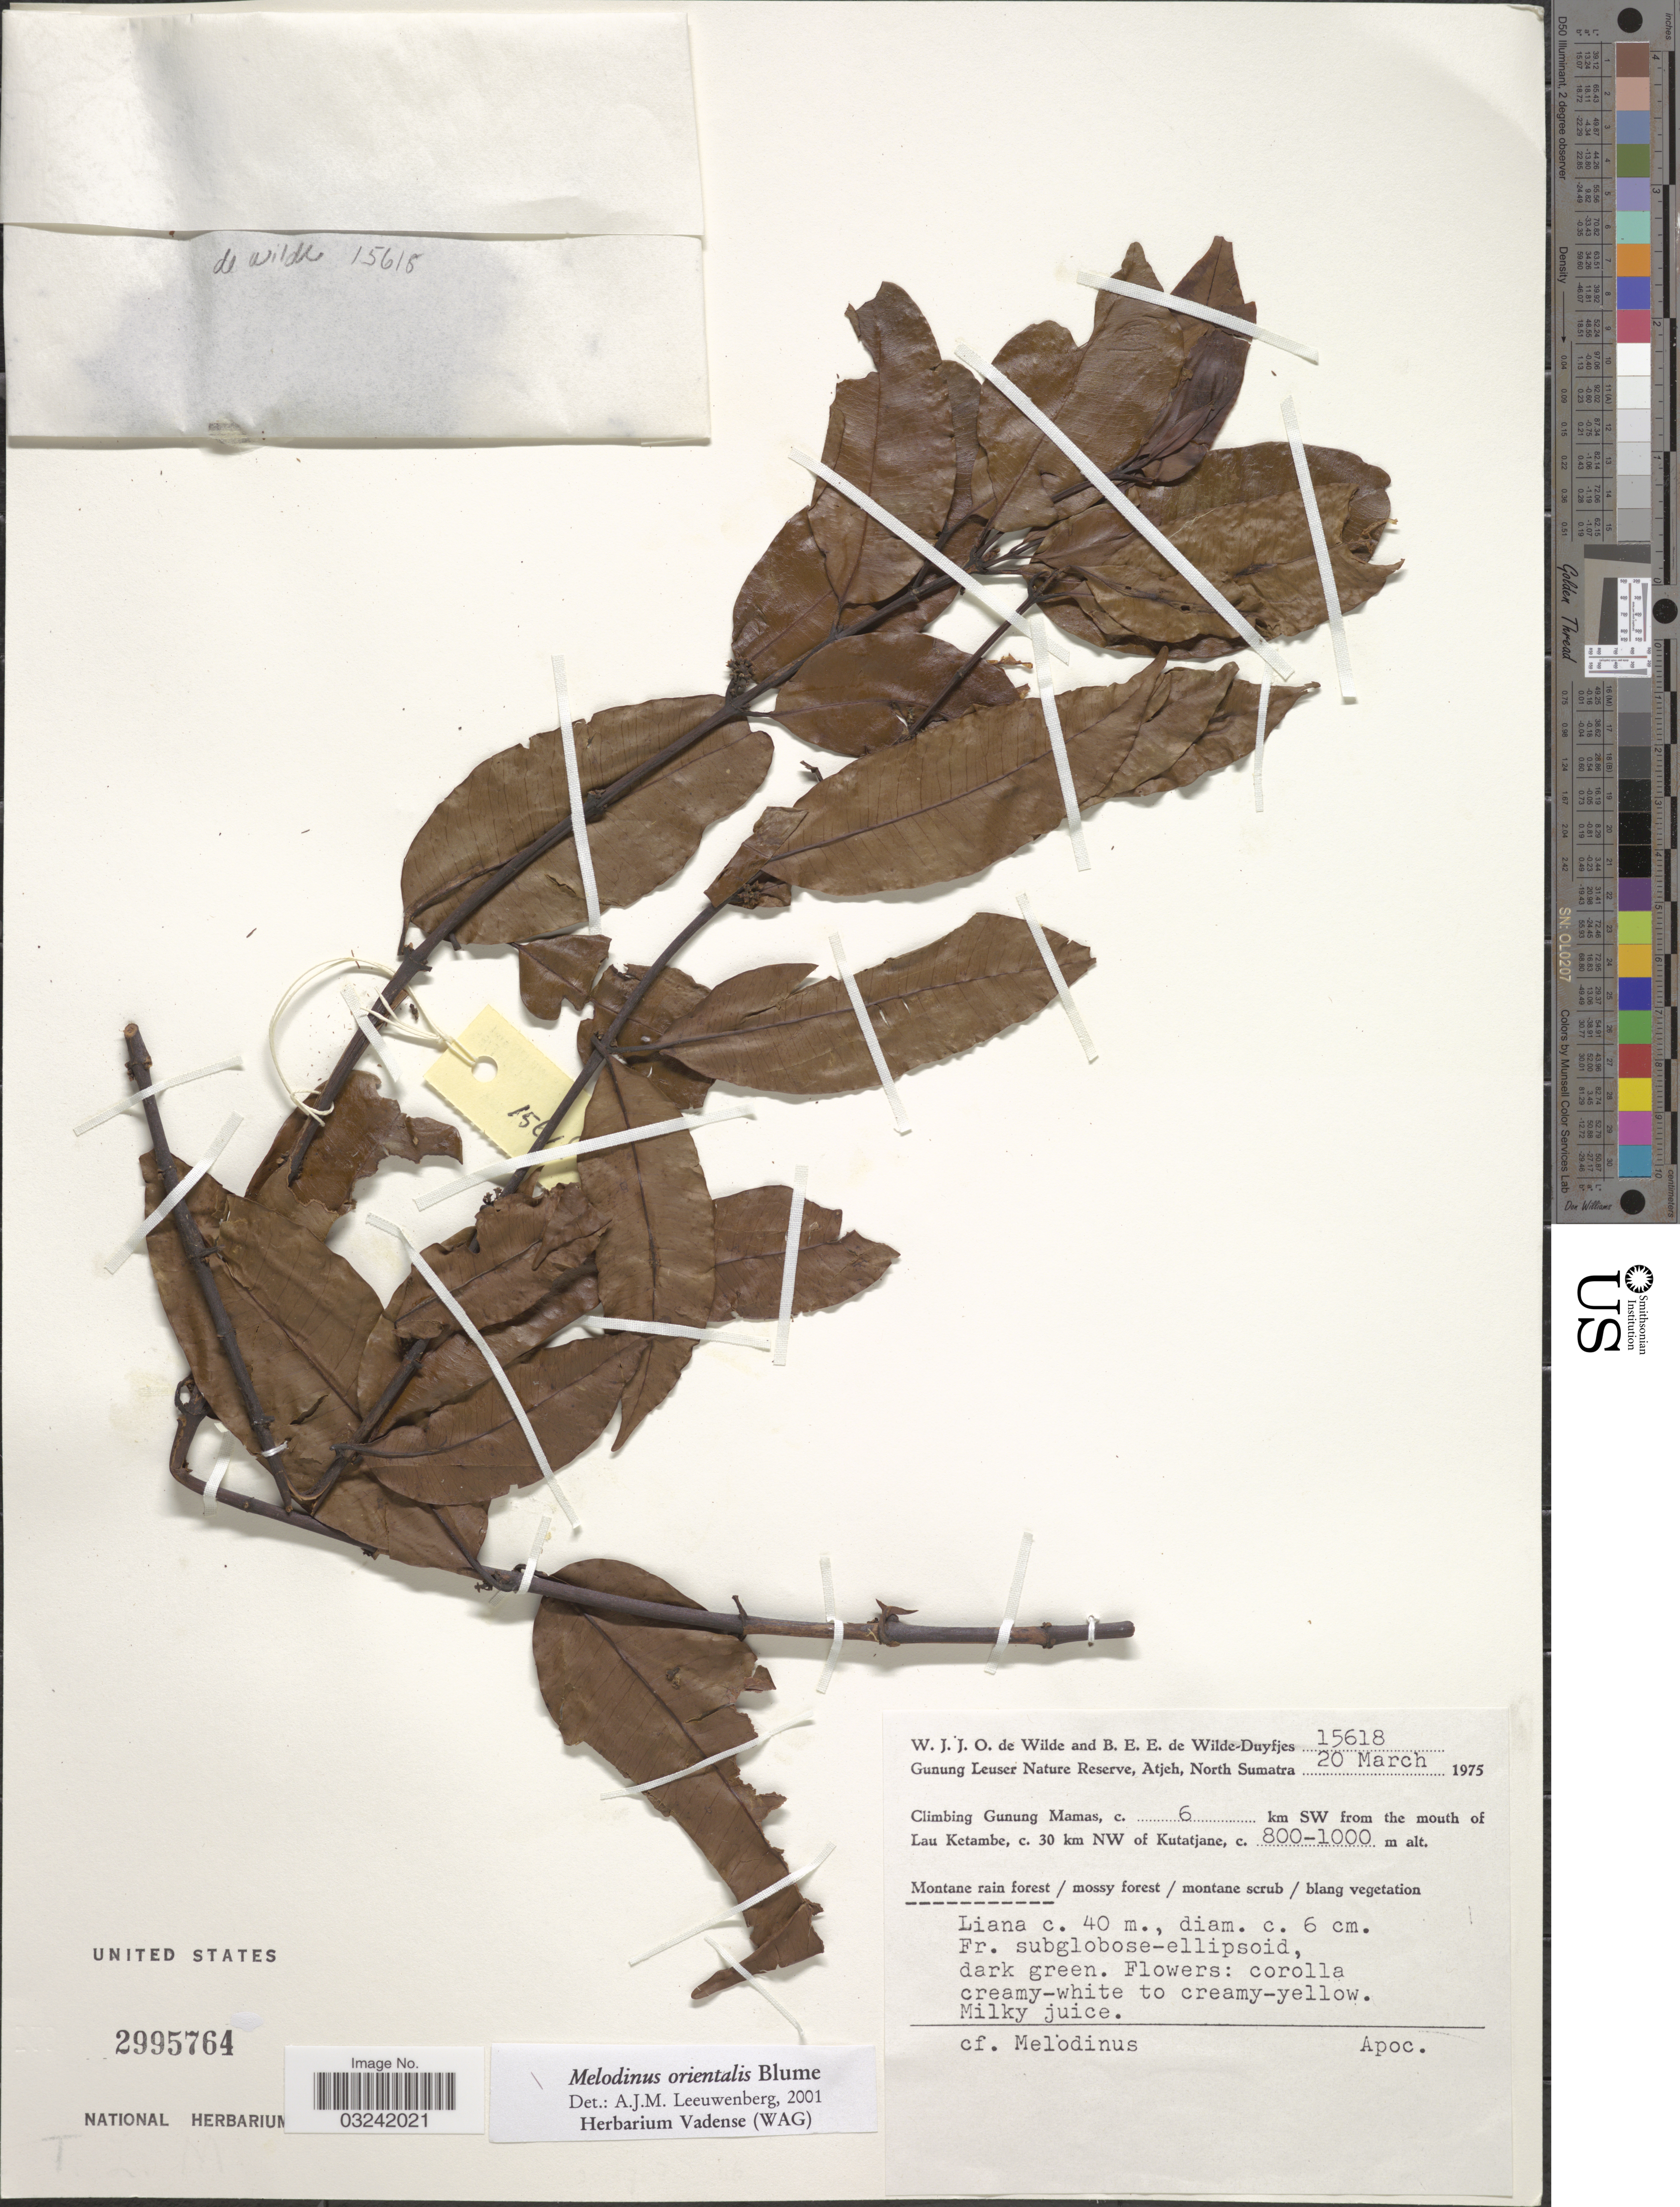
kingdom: Plantae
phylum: Tracheophyta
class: Magnoliopsida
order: Gentianales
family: Apocynaceae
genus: Melodinus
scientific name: Melodinus orientalis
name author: Blume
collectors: W. J. de Wilde & B. E. de Wilde-Duyfjes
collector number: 15618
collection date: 1975-03-20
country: Indonesia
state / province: Sumatra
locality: Gunung Leuser Nature Reserve, Atjeh, North Sumatra, Climbing Gunung Mamas, c. 6 km SW from the mouth of Lau Ketambe, c. 30 km NW of Kutatjane.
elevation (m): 800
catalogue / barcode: US 2995764